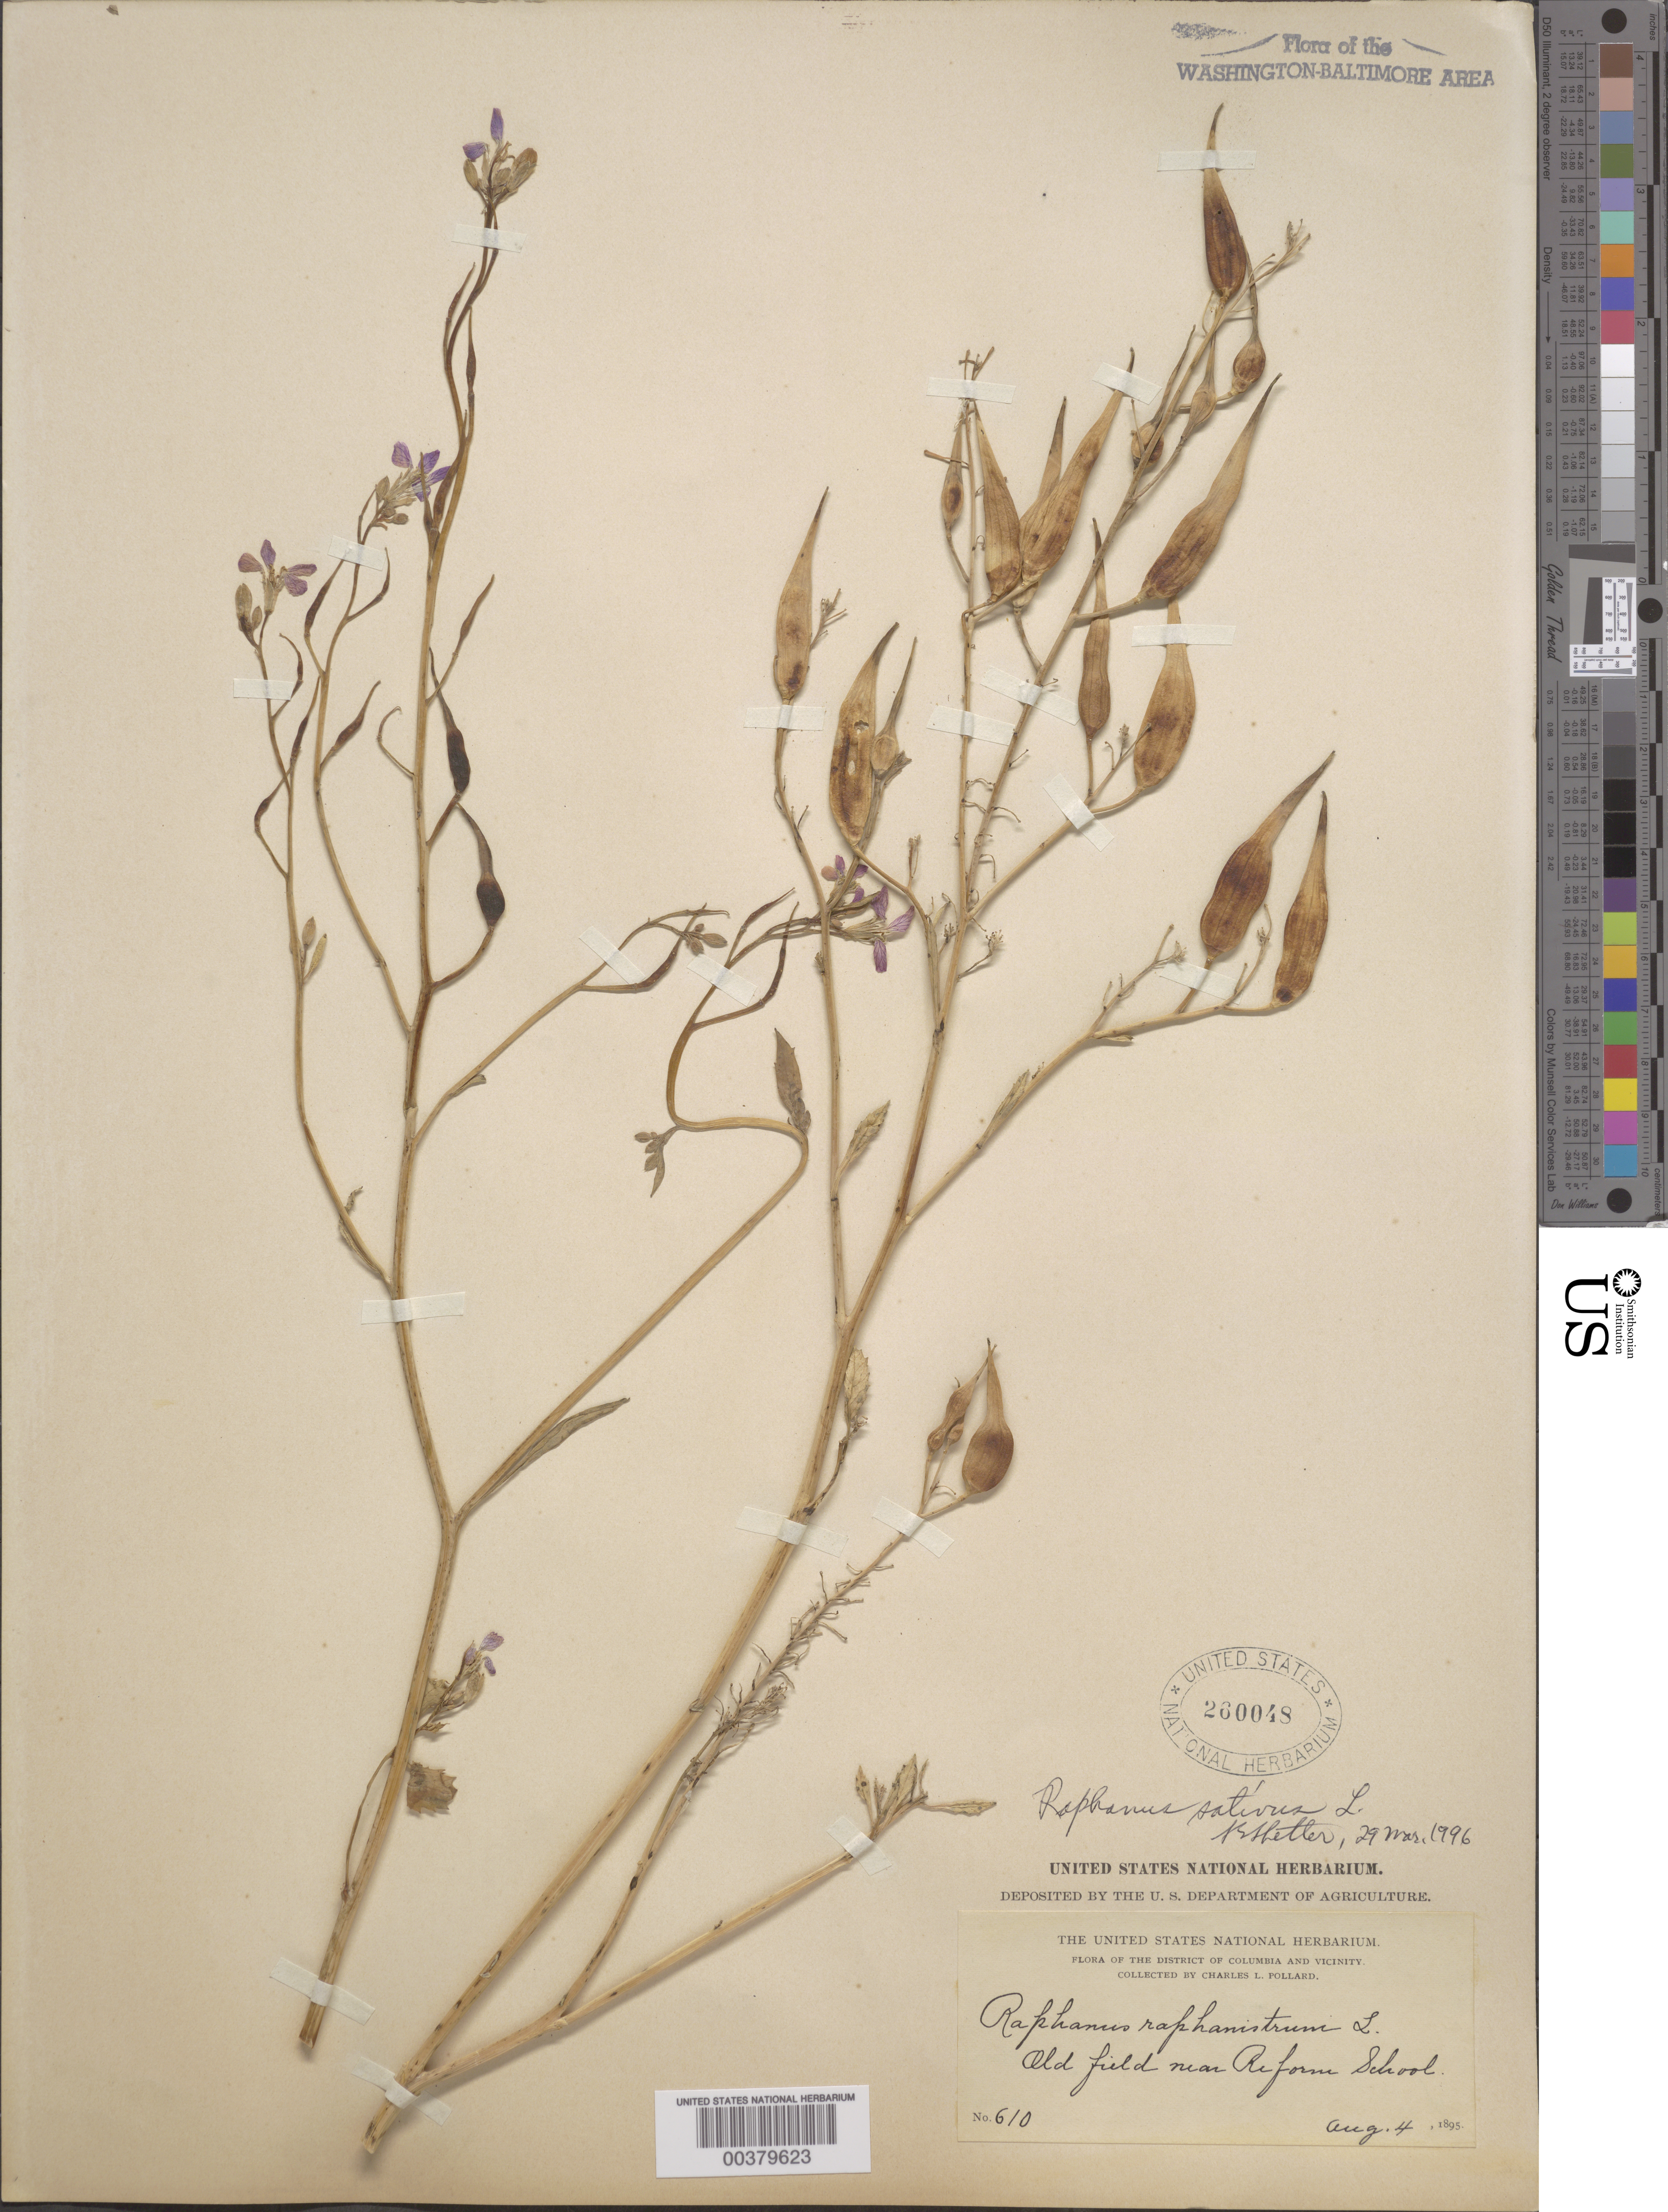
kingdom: Plantae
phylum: Tracheophyta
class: Magnoliopsida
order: Brassicales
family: Brassicaceae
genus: Raphanus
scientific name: Raphanus sativus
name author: L.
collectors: C. L. Pollard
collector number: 610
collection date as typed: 04 Aug 1895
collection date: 1895-08-04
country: United States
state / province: District of Columbia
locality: Reform School vicinity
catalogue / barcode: US 260048